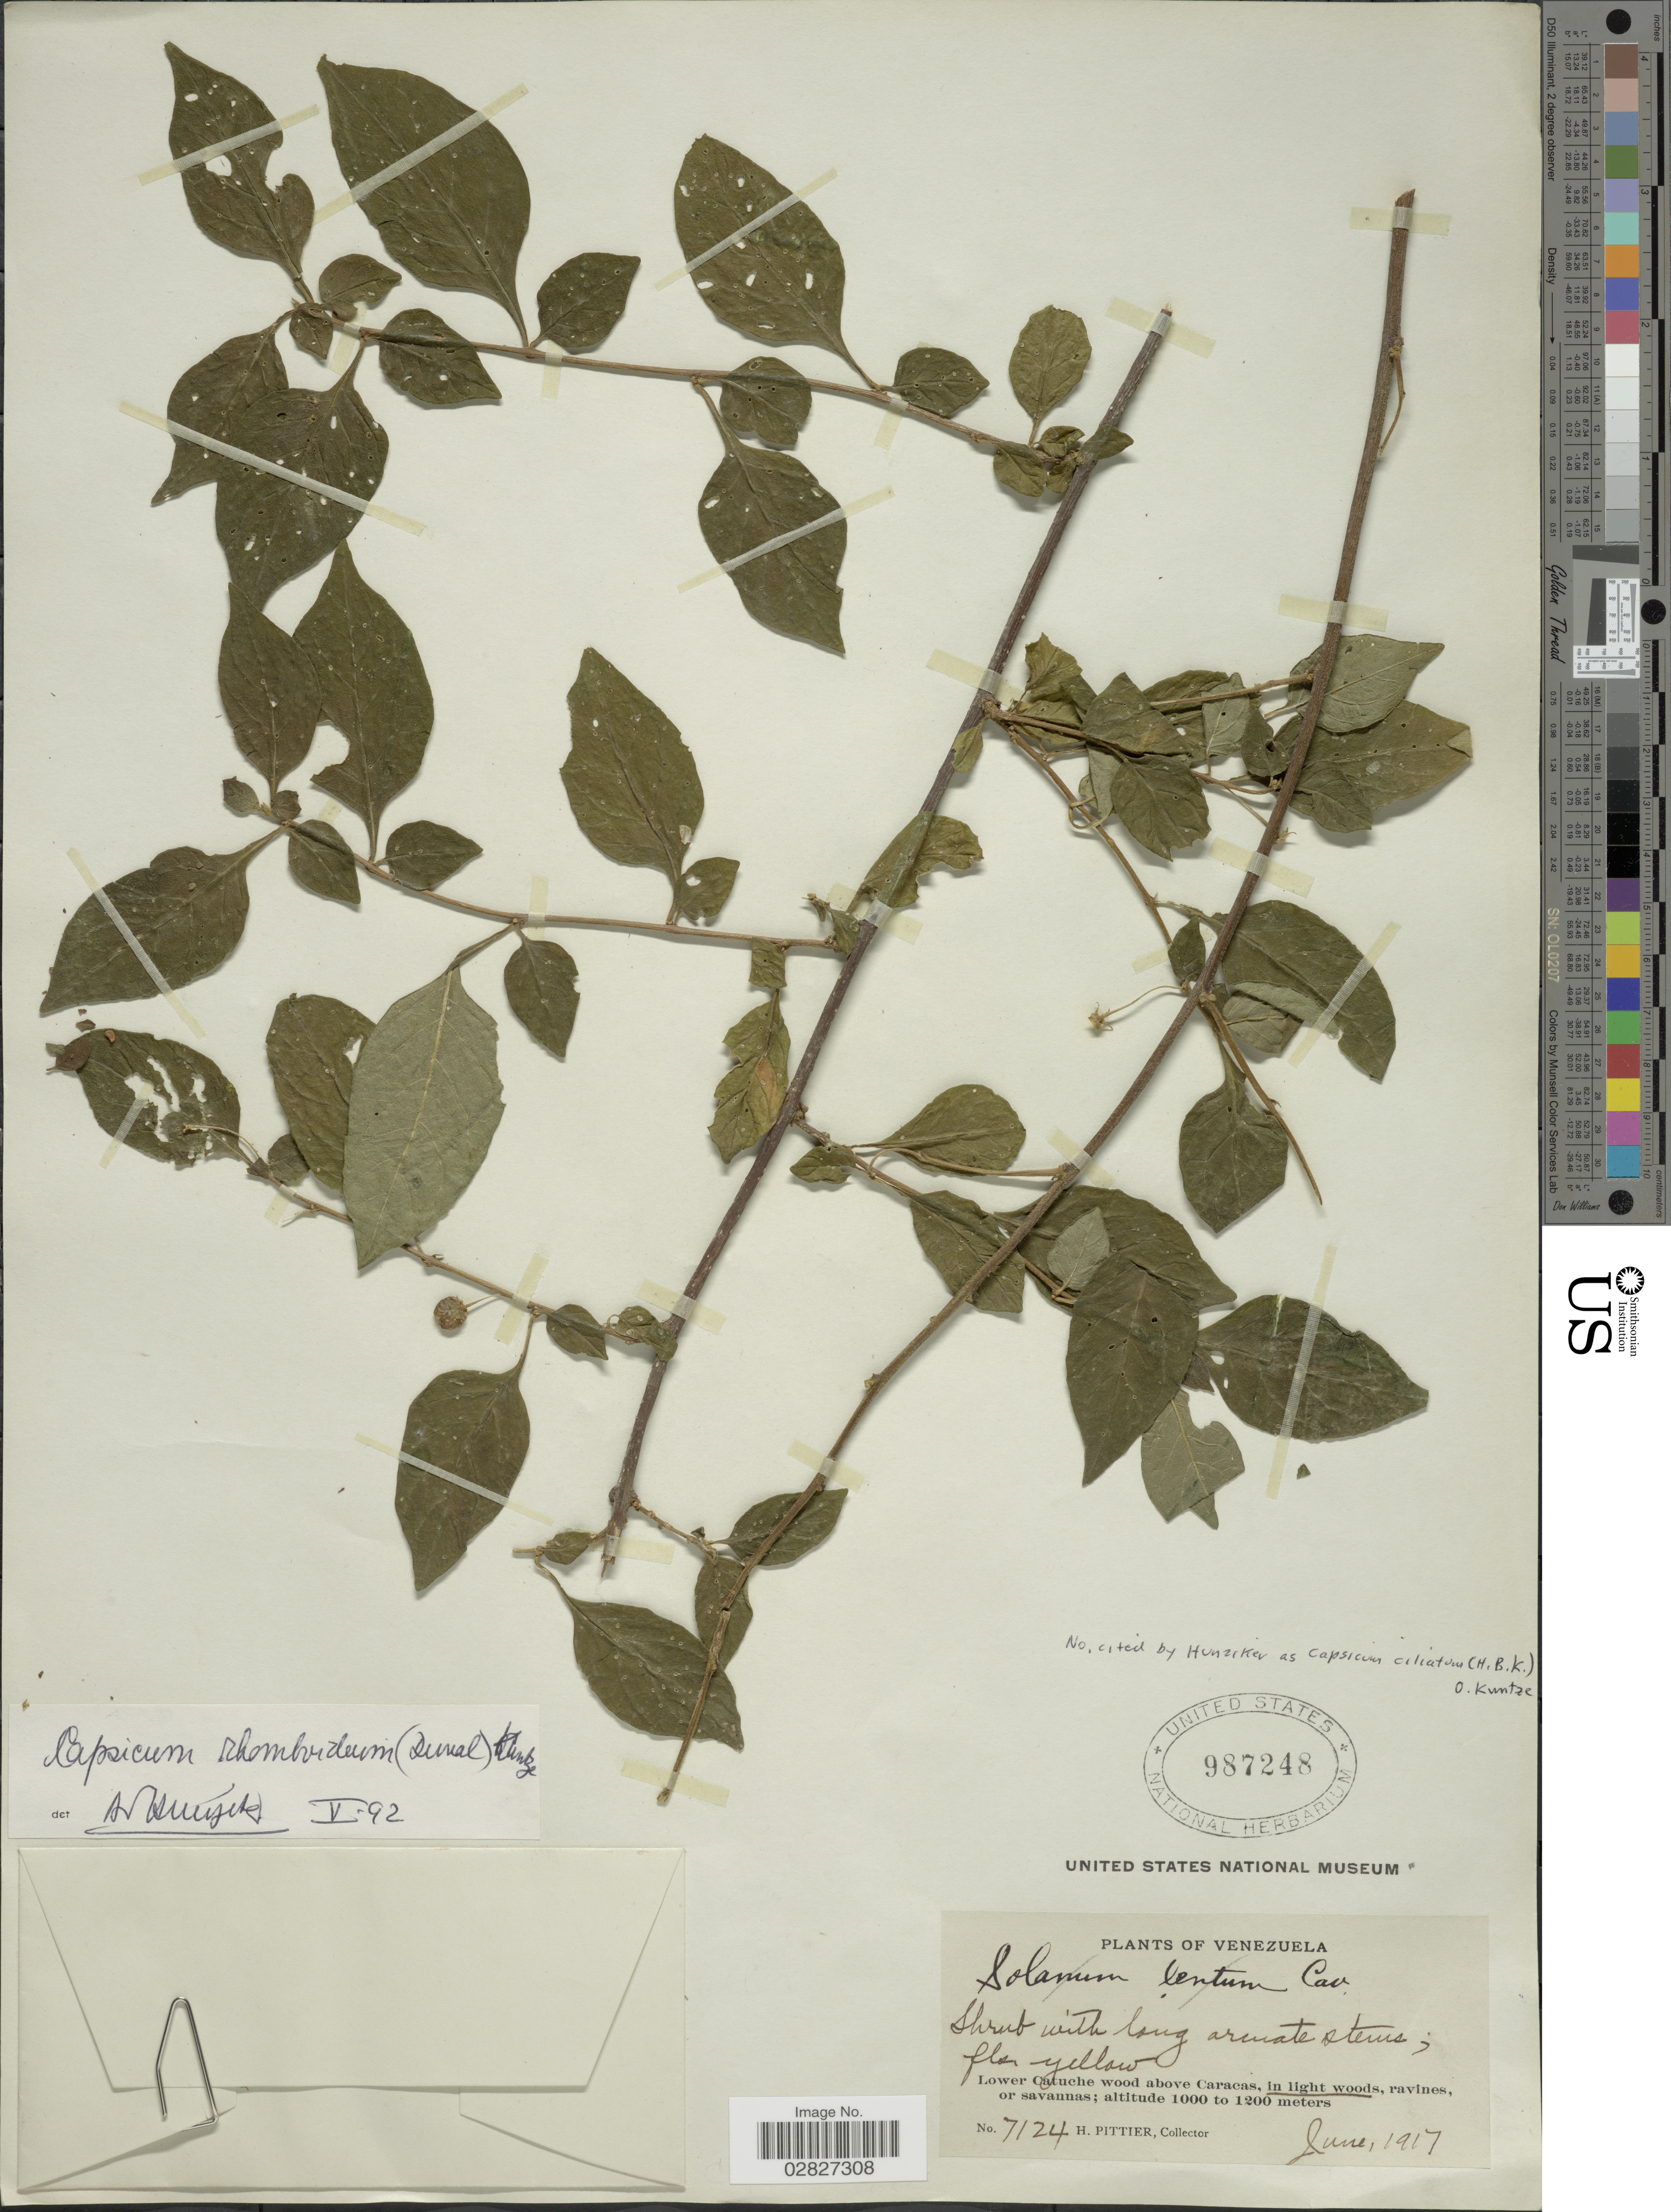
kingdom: Plantae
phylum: Tracheophyta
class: Magnoliopsida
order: Solanales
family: Solanaceae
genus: Capsicum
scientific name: Capsicum rhomboideum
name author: (Humb. & Bonpl. ex Dunal) Kuntze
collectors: H. F. Pittier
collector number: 7124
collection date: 1917-06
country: Venezuela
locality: Lower Catuche wood above Caracas.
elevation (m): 1000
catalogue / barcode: US 987248